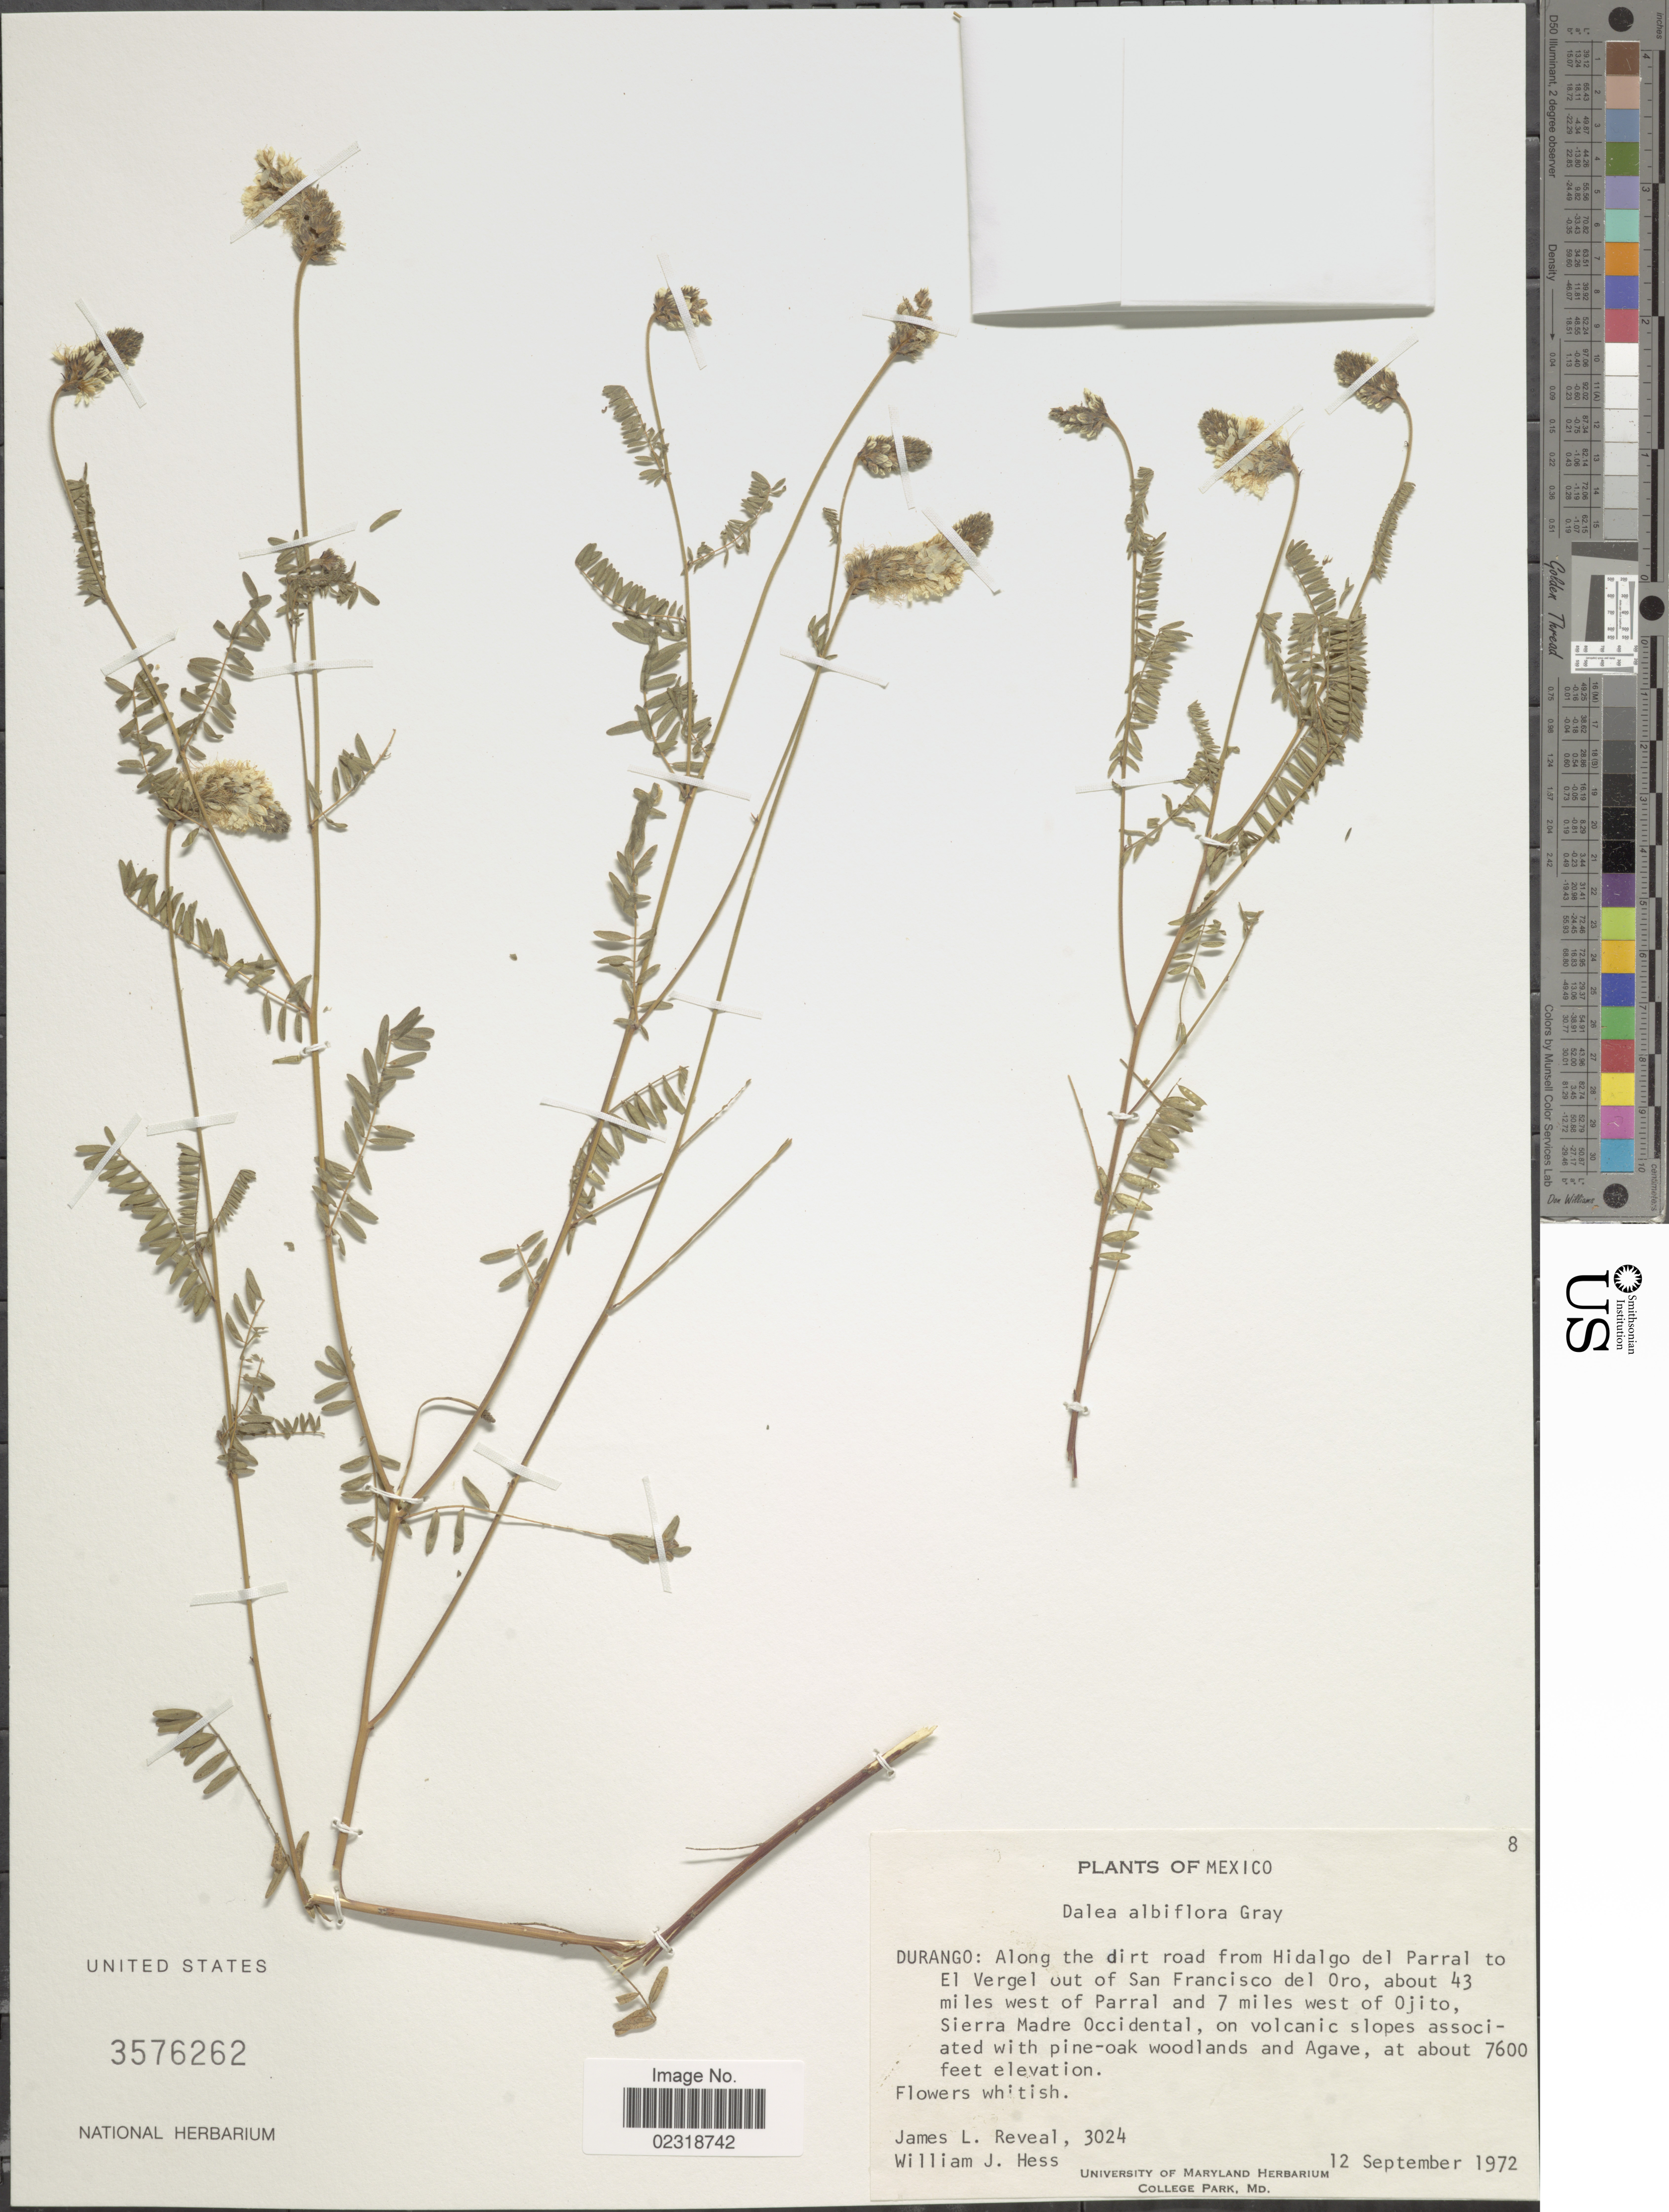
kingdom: Plantae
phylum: Tracheophyta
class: Magnoliopsida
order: Fabales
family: Fabaceae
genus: Dalea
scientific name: Dalea albiflora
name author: A. Gray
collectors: J. L. Reveal & W. Hess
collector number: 3024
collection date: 1972-09-12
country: Mexico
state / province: Durango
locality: Along the dirt road from Hidalgo del Parral to El Vergel out of San Francisco del Oro, about 43 miles west of Parral and 7 miles west of Ojito, Sierra Madre Occidental, on volcanic slopes associated with pine-oak woodlands and Agave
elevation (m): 2316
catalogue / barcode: US 3576262